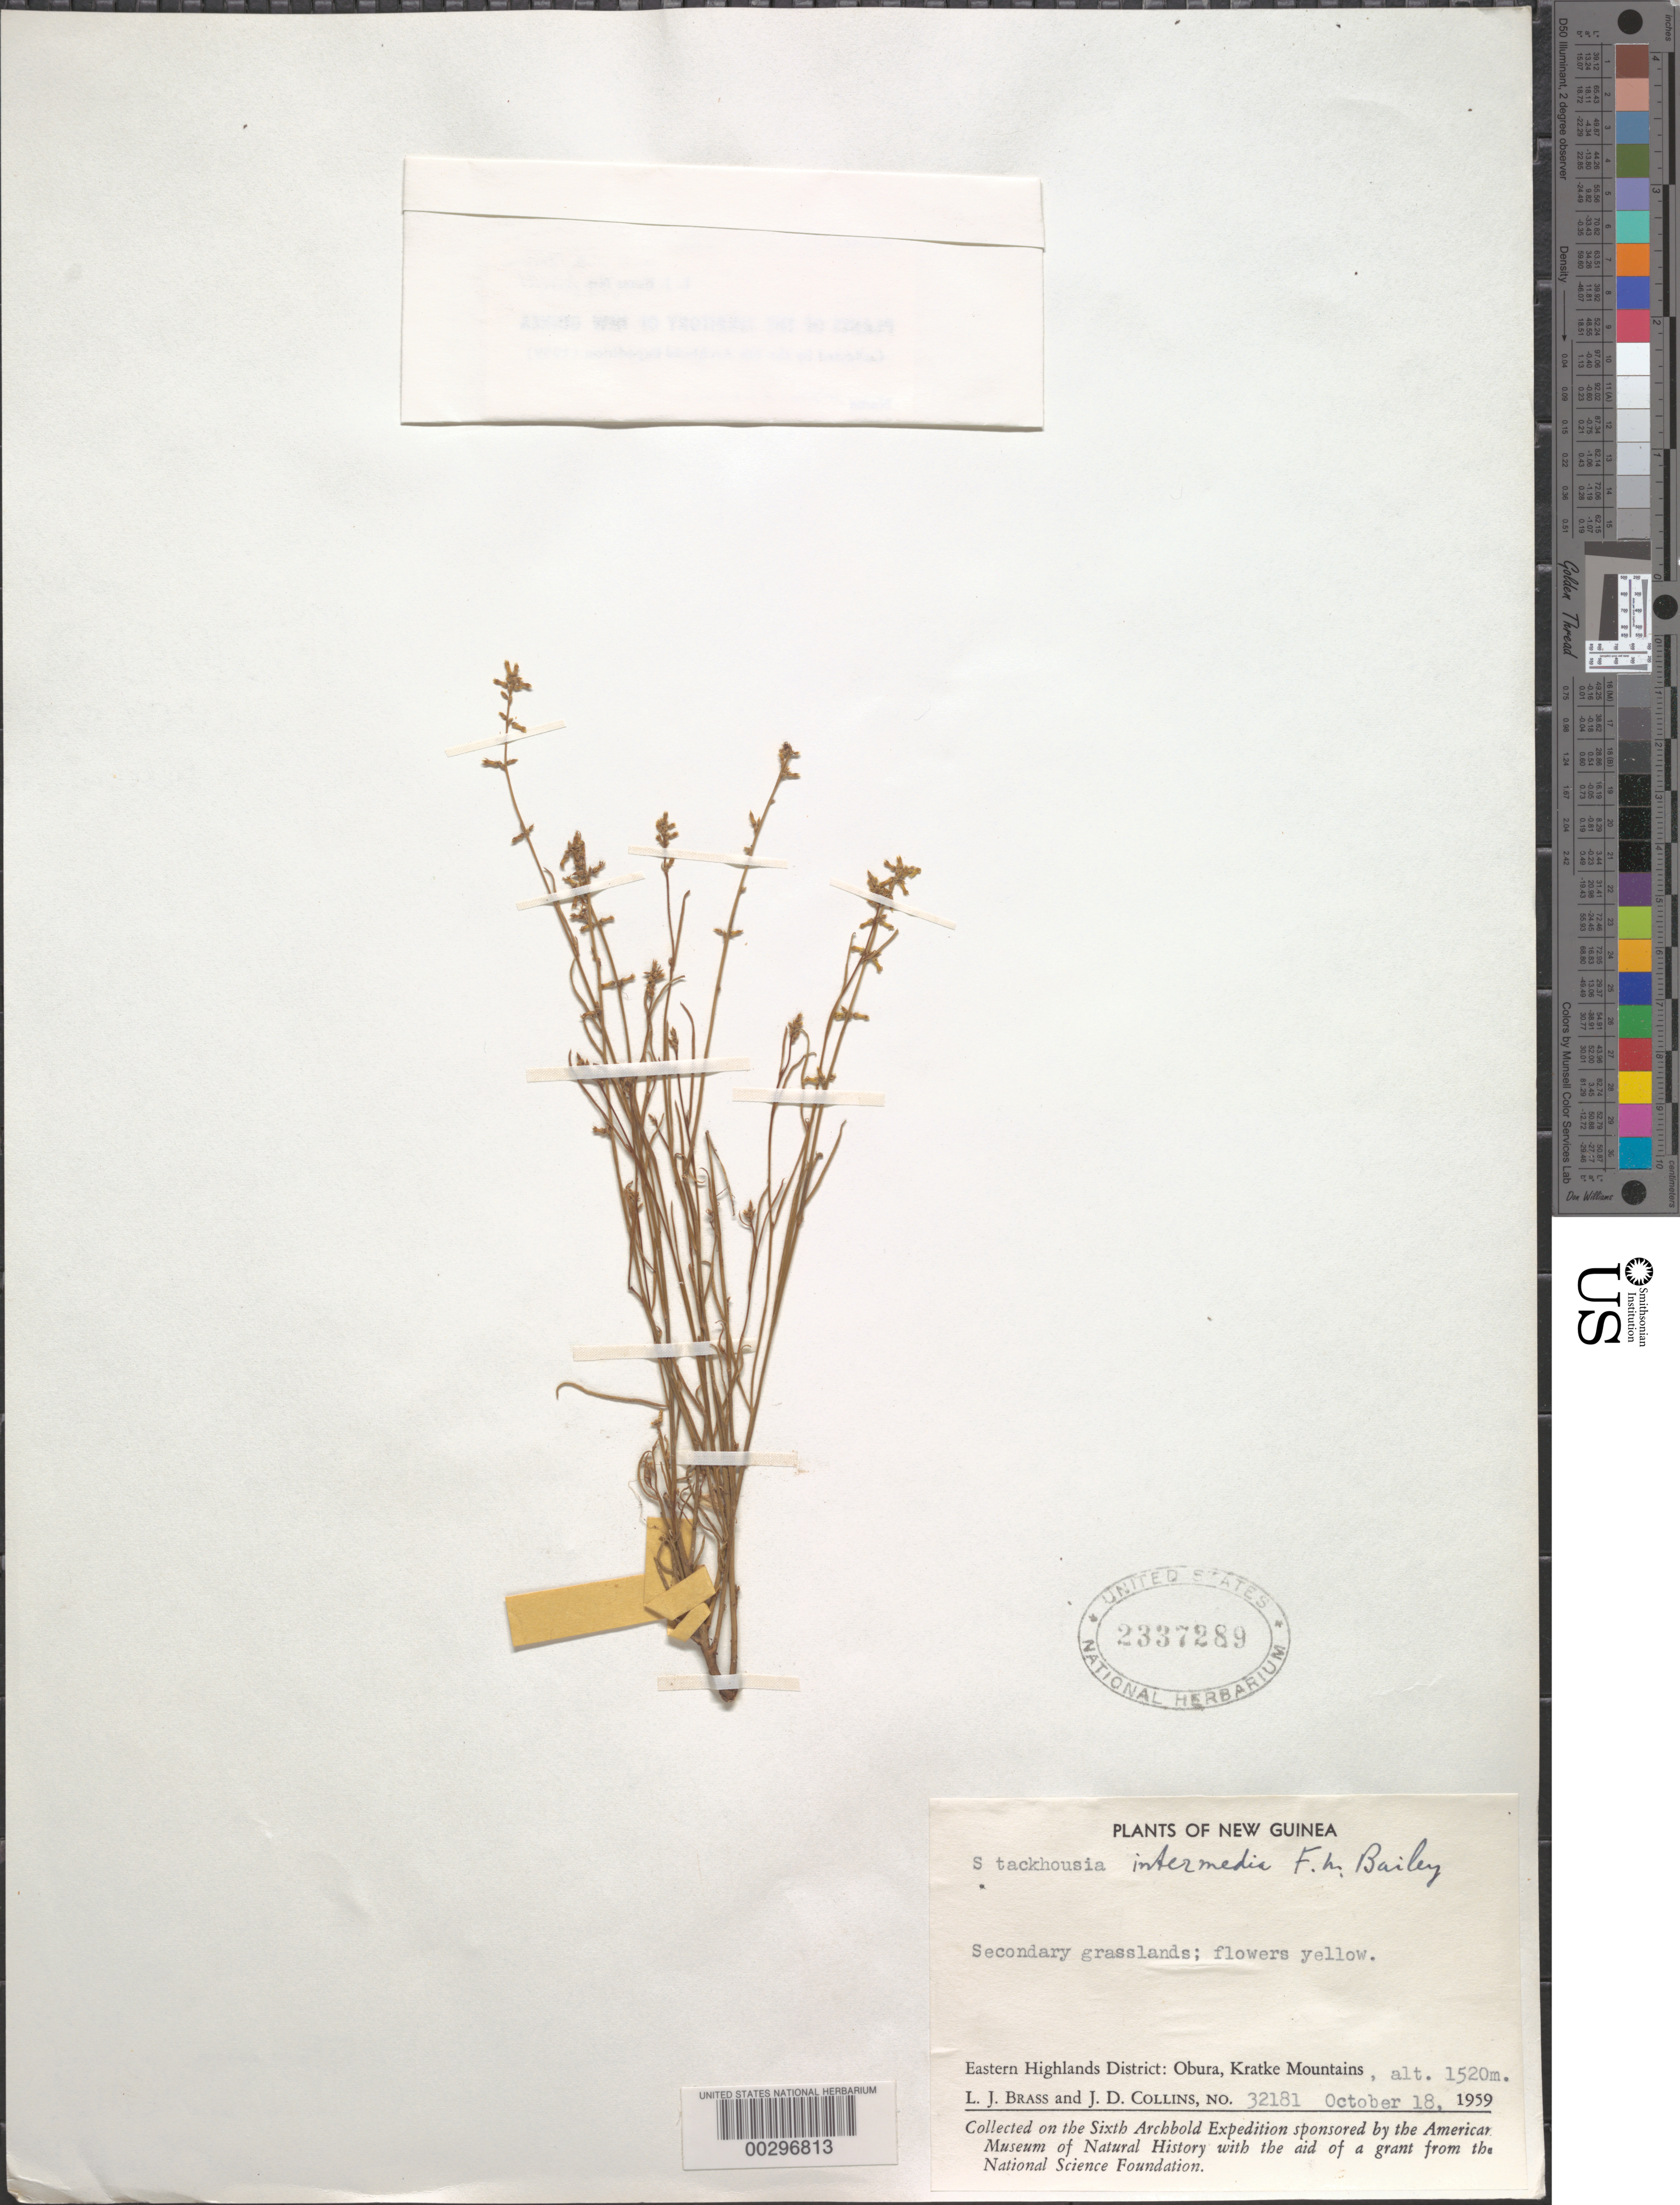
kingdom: Plantae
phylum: Tracheophyta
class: Magnoliopsida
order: Celastrales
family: Celastraceae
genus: Stackhousia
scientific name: Stackhousia intermedia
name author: F.M. Bailey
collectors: L. J. Brass & J. Collins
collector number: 32181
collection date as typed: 18 Oct 1959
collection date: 1959-10-18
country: Papua New Guinea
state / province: Eastern Highlands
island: New Guinea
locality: Obura, kratke mtns.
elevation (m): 1520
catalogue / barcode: US 2337289